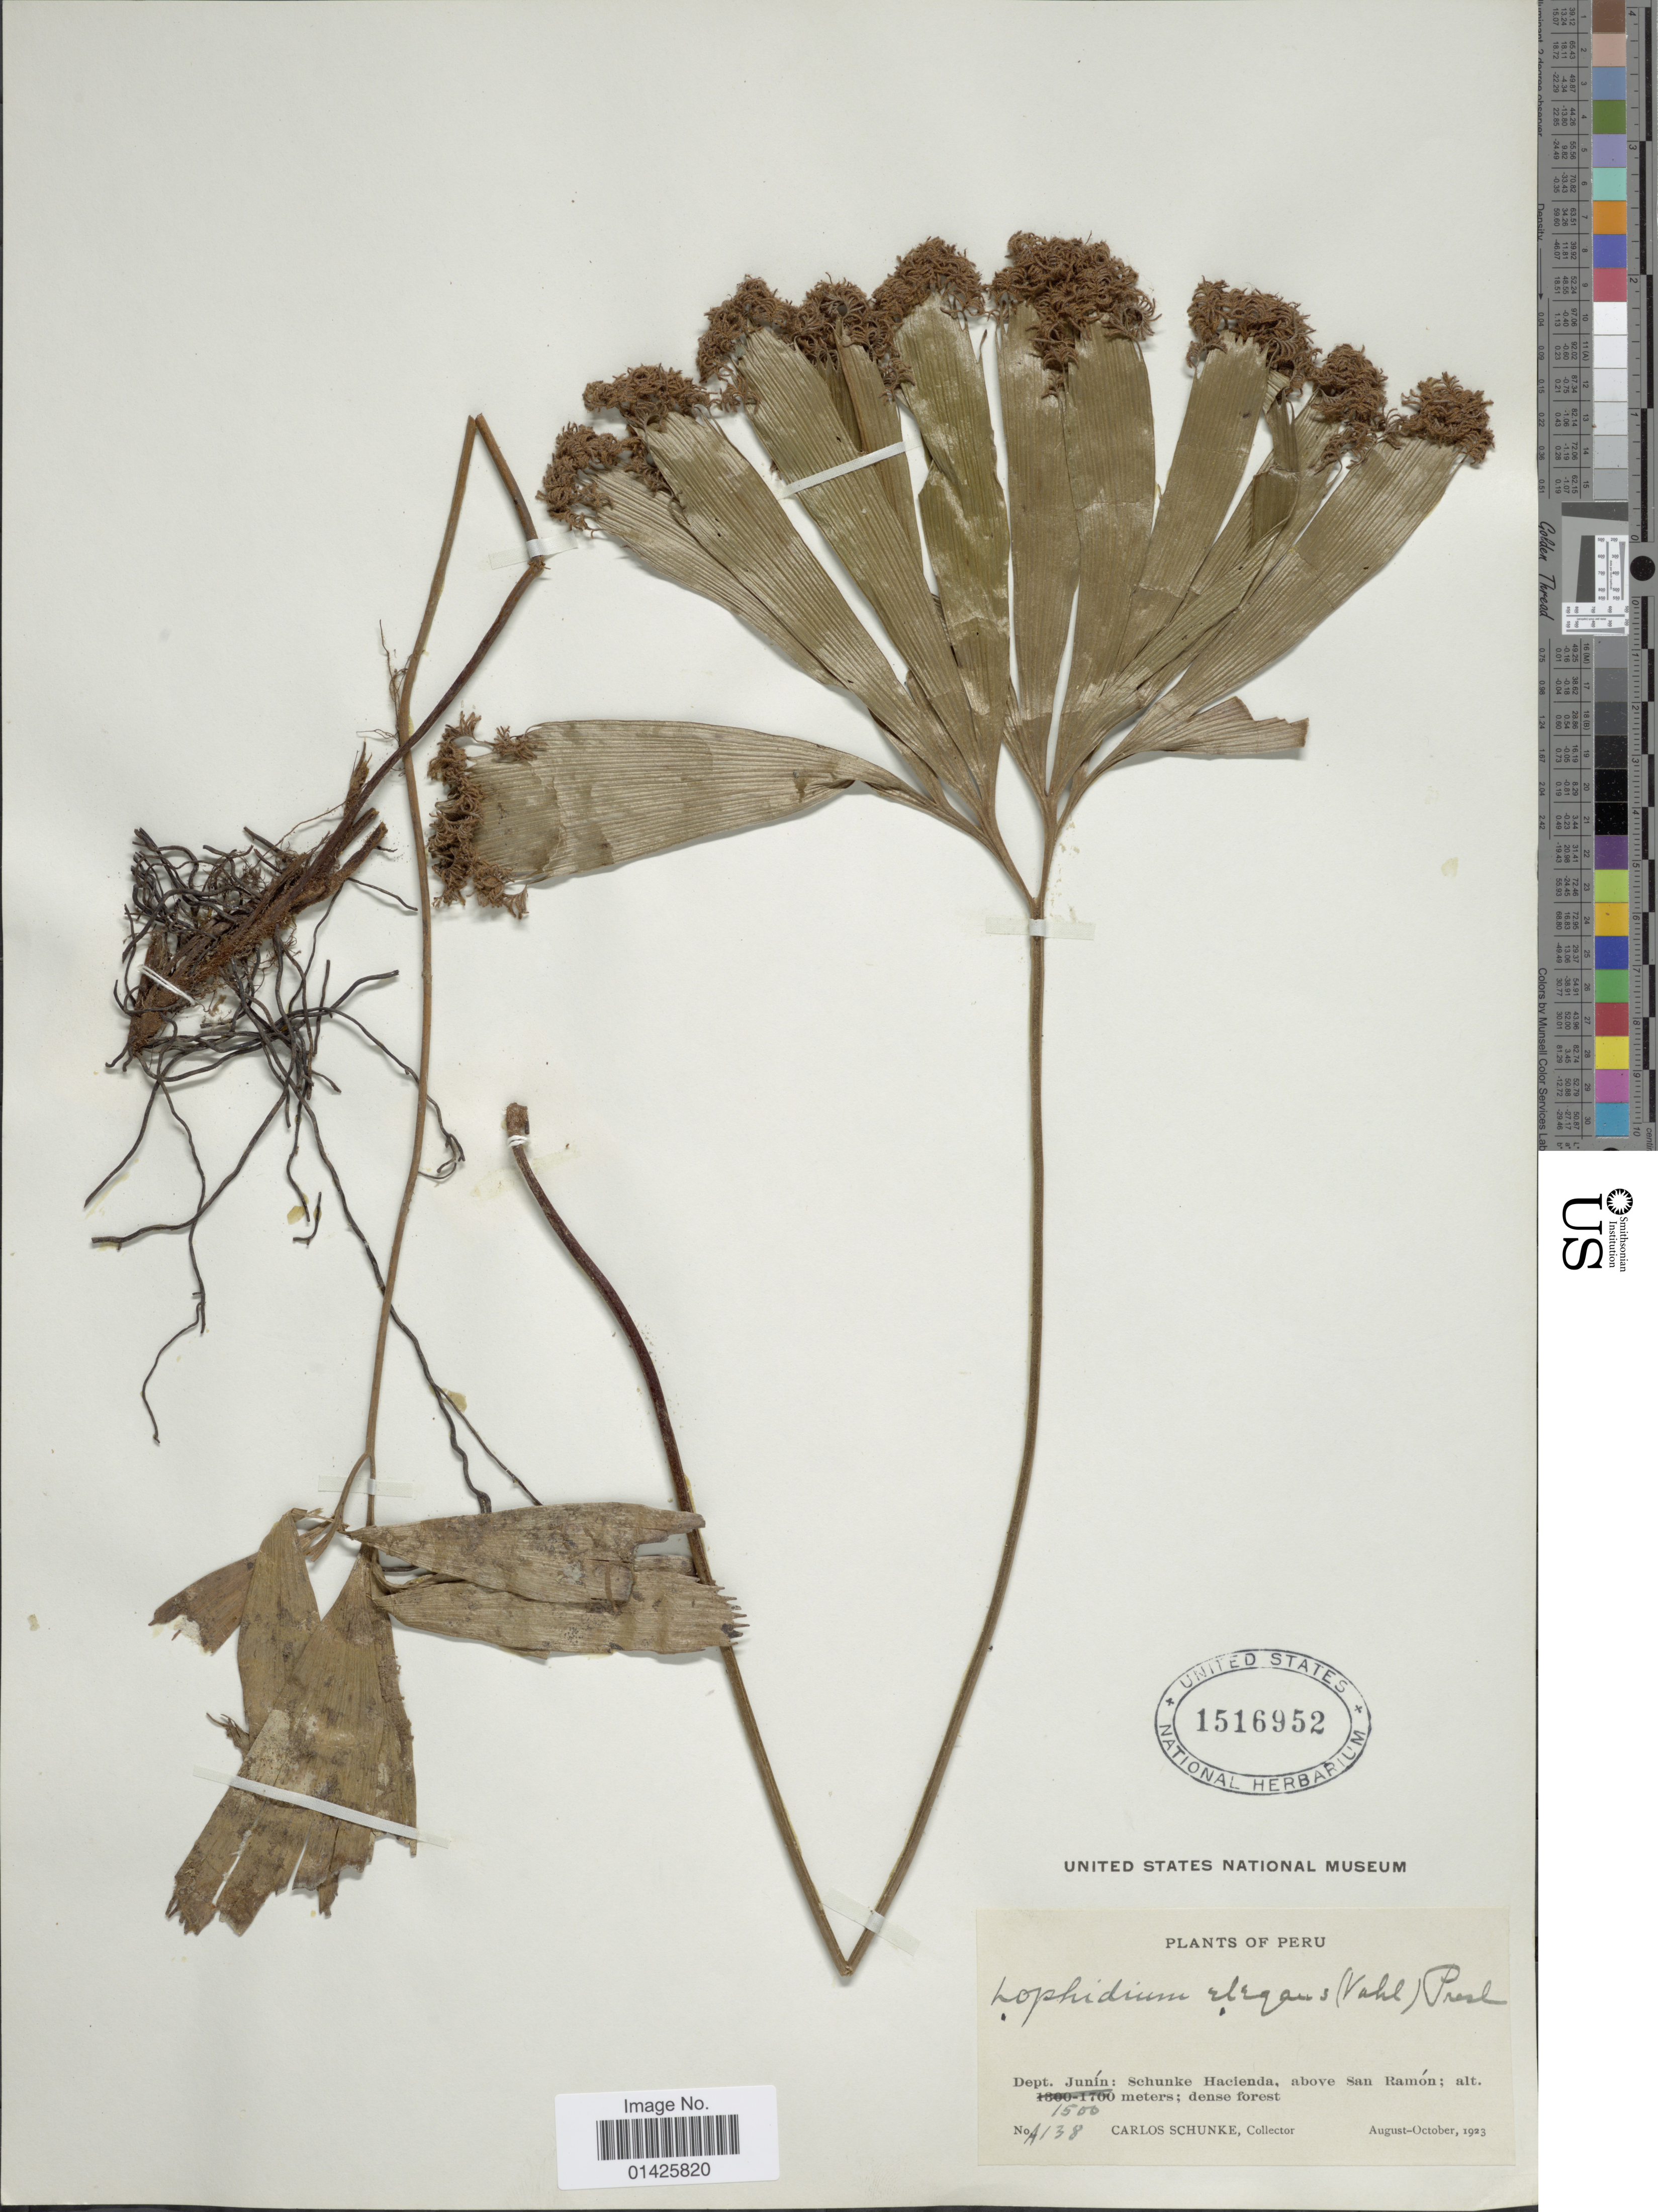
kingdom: Plantae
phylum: Tracheophyta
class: Polypodiopsida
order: Schizaeales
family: Schizaeaceae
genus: Schizaea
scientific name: Schizaea elegans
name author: (Vahl) Sw.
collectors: C. Schunke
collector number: A138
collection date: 1923-08/1923-10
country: Peru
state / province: Junín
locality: Schunke Hacienda, above San Ramon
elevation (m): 1500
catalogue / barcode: US 1216952